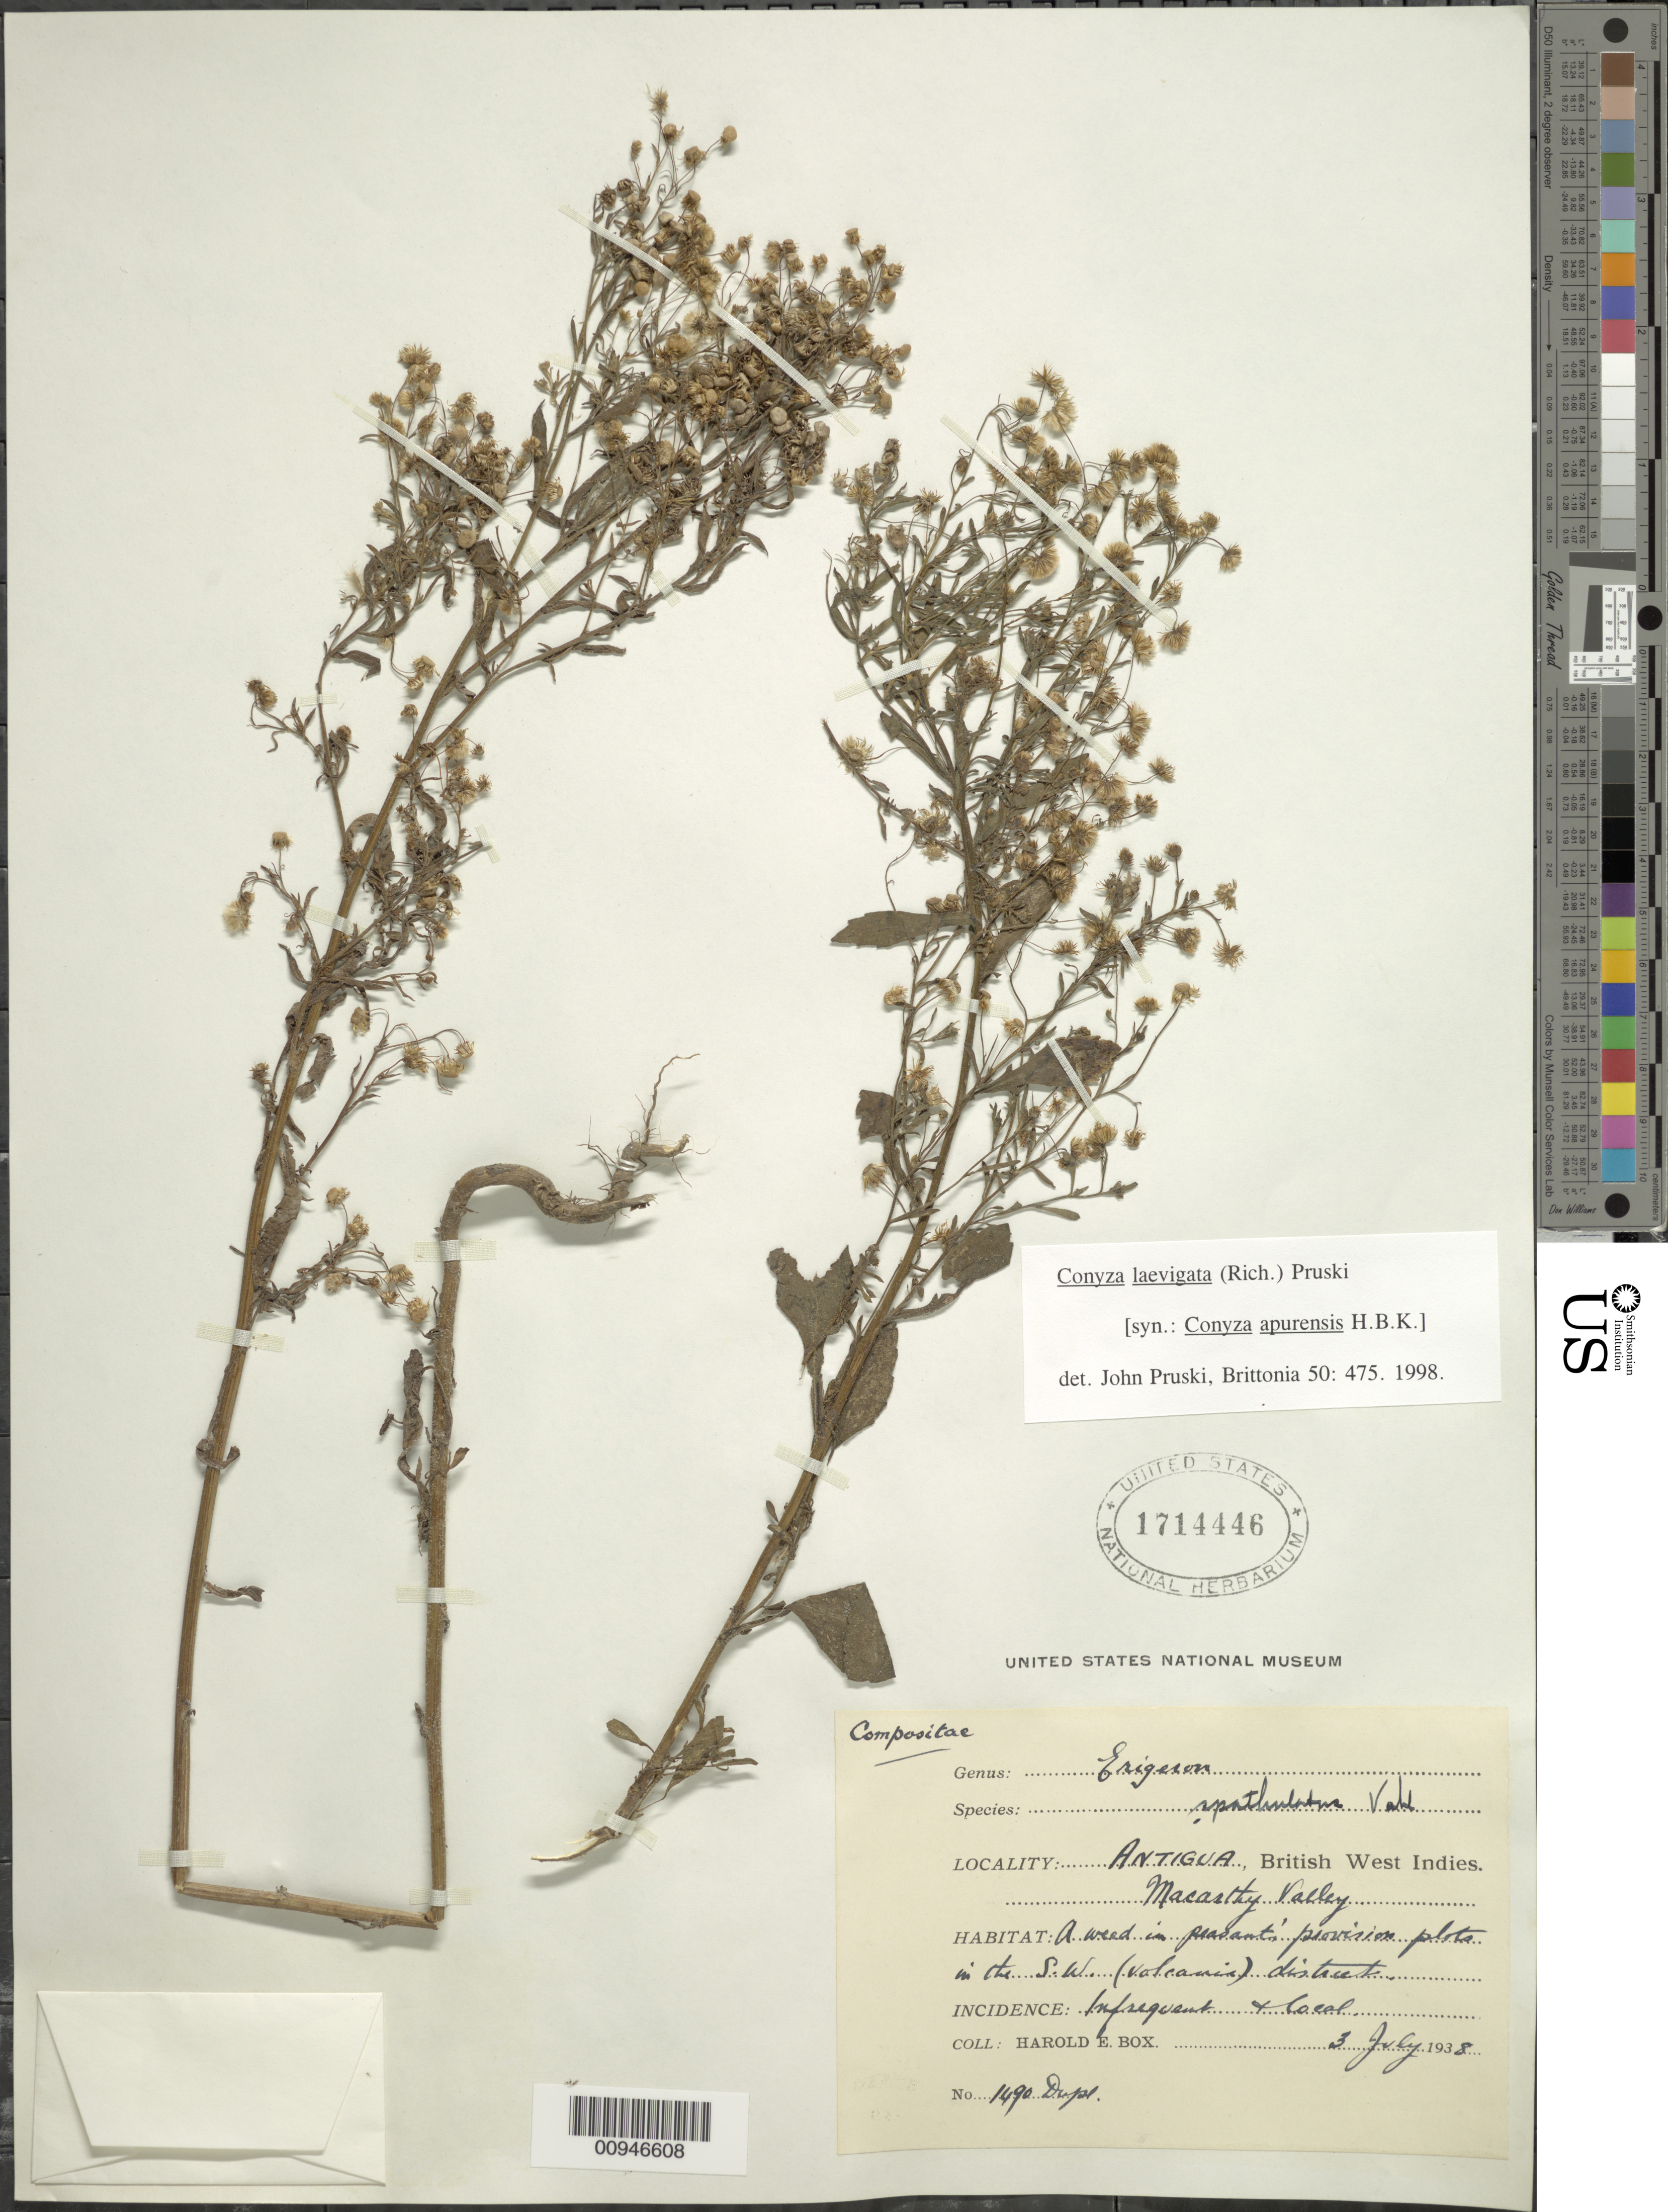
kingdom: Plantae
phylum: Tracheophyta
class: Magnoliopsida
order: Asterales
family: Asteraceae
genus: Conyza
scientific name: Conyza laevigata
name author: (Rich.) Pruski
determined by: Pruski, J. F.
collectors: H. E. Box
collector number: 1490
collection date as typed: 03 Jul 1938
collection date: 1938-07-03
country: Antigua and Barbuda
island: Antigua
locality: Macaslty Valley, in peastant's provision plots in the SW (volcanic) district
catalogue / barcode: US 1714446